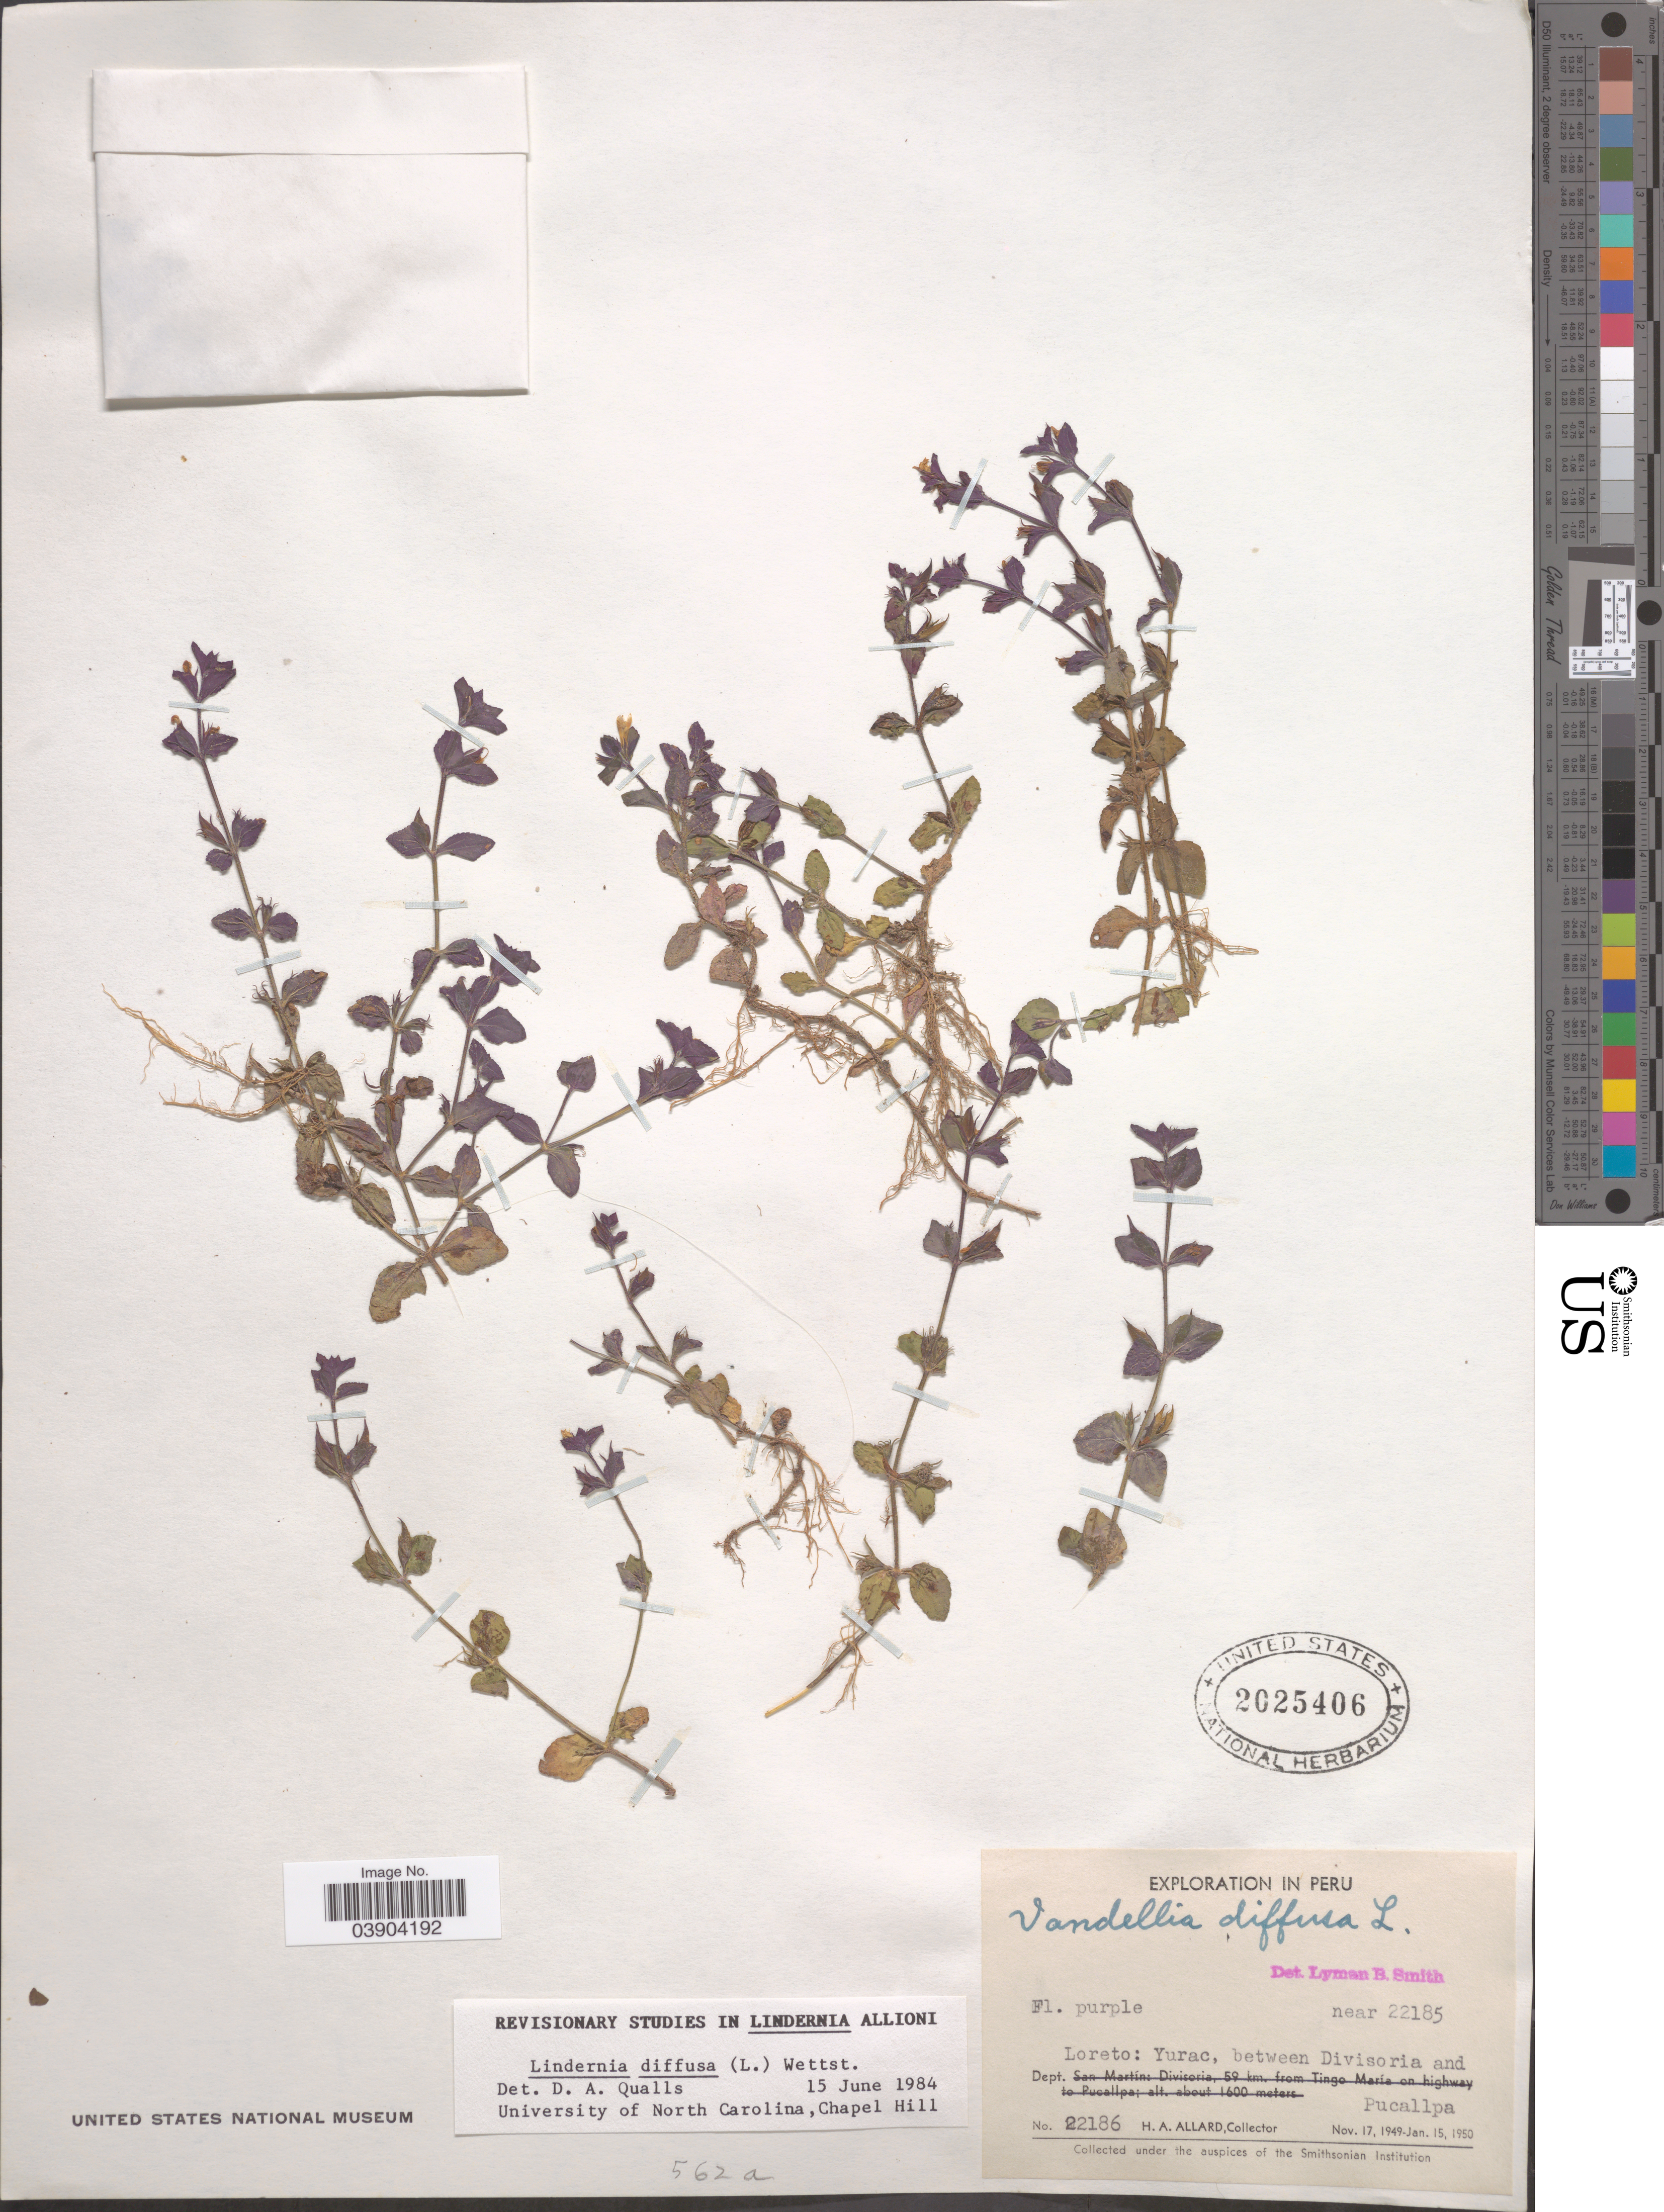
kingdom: Plantae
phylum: Tracheophyta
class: Magnoliopsida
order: Lamiales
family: Linderniaceae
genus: Lindernia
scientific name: Lindernia diffusa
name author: (L.) Wettst.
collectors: H. A. Allard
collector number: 22186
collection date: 1949-11-17/1950-01-15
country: Peru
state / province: Loreto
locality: Yurac, between Divisoria and Dept. Pucallpa.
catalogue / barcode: US 2025406